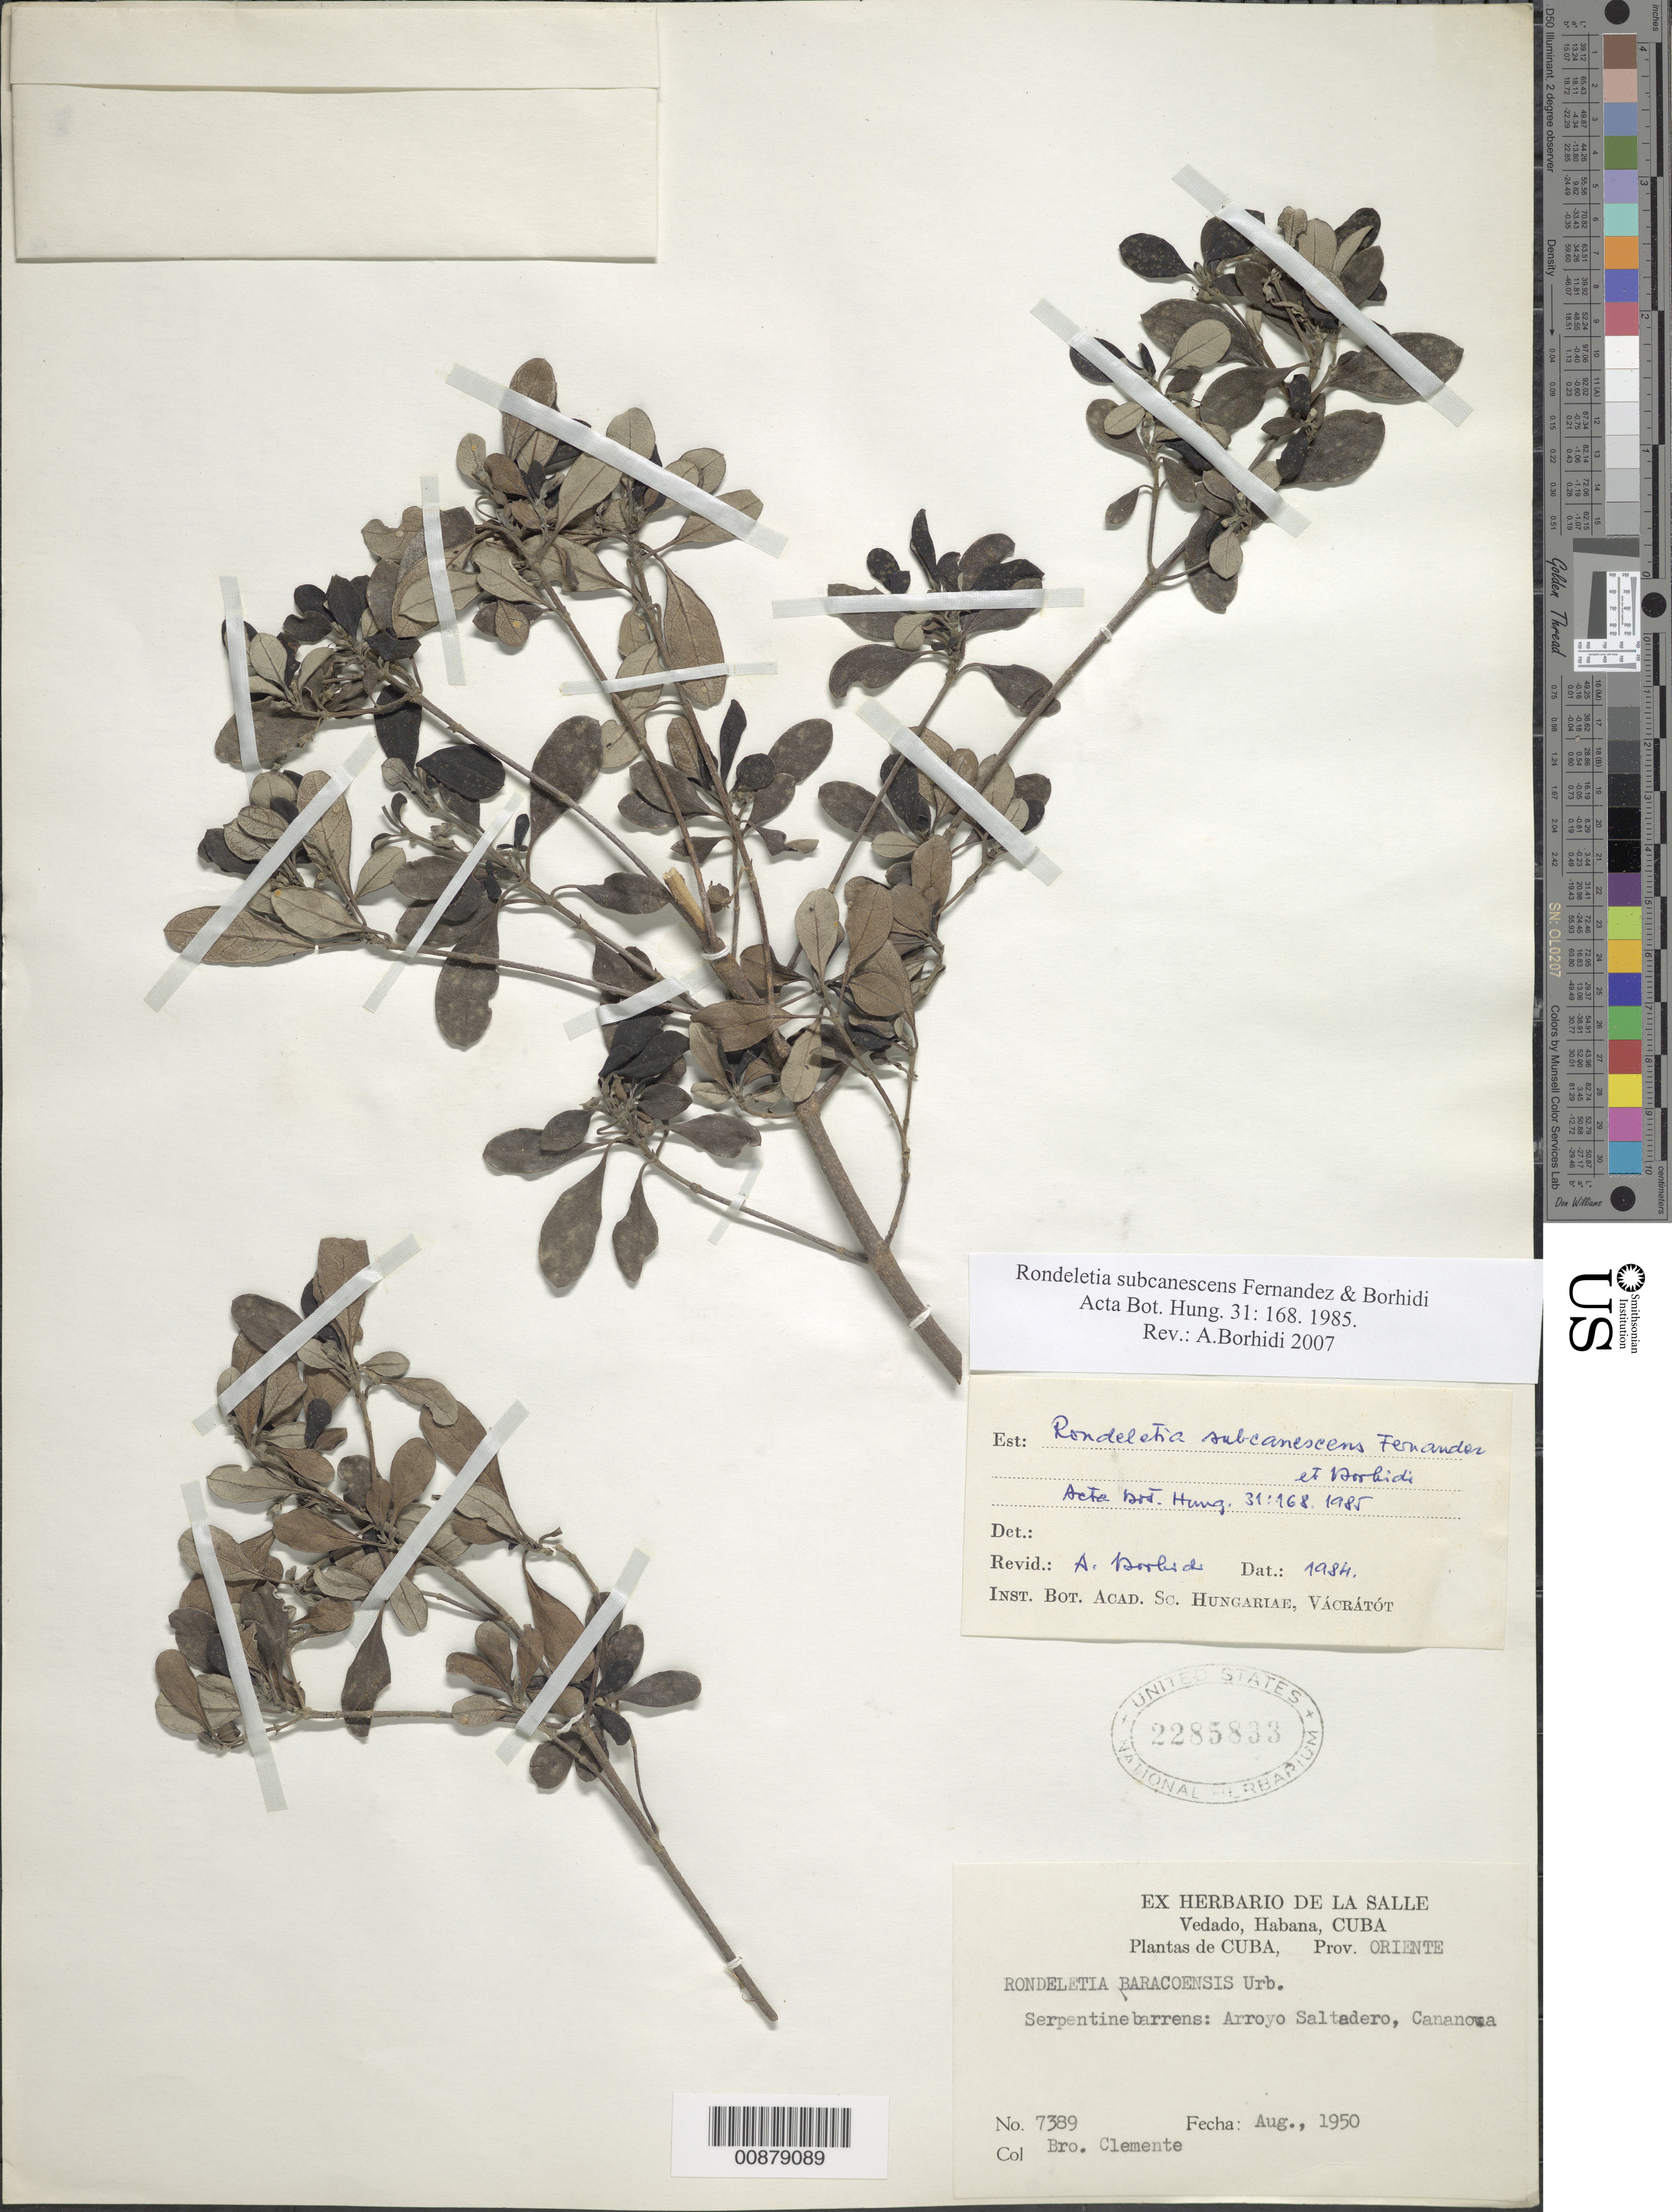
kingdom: Plantae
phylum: Tracheophyta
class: Magnoliopsida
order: Gentianales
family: Rubiaceae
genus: Rondeletia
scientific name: Rondeletia subcanescens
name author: M. Fernández & Borhidi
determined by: Borhidi, Attila L.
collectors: Bro. Clemente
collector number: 7389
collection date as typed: Aug 1950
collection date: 1950-08-11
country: Cuba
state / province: Oriente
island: Cuba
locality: Arroyo Saltadero, Cananova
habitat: Serpentine barrens.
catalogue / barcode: US 2285833